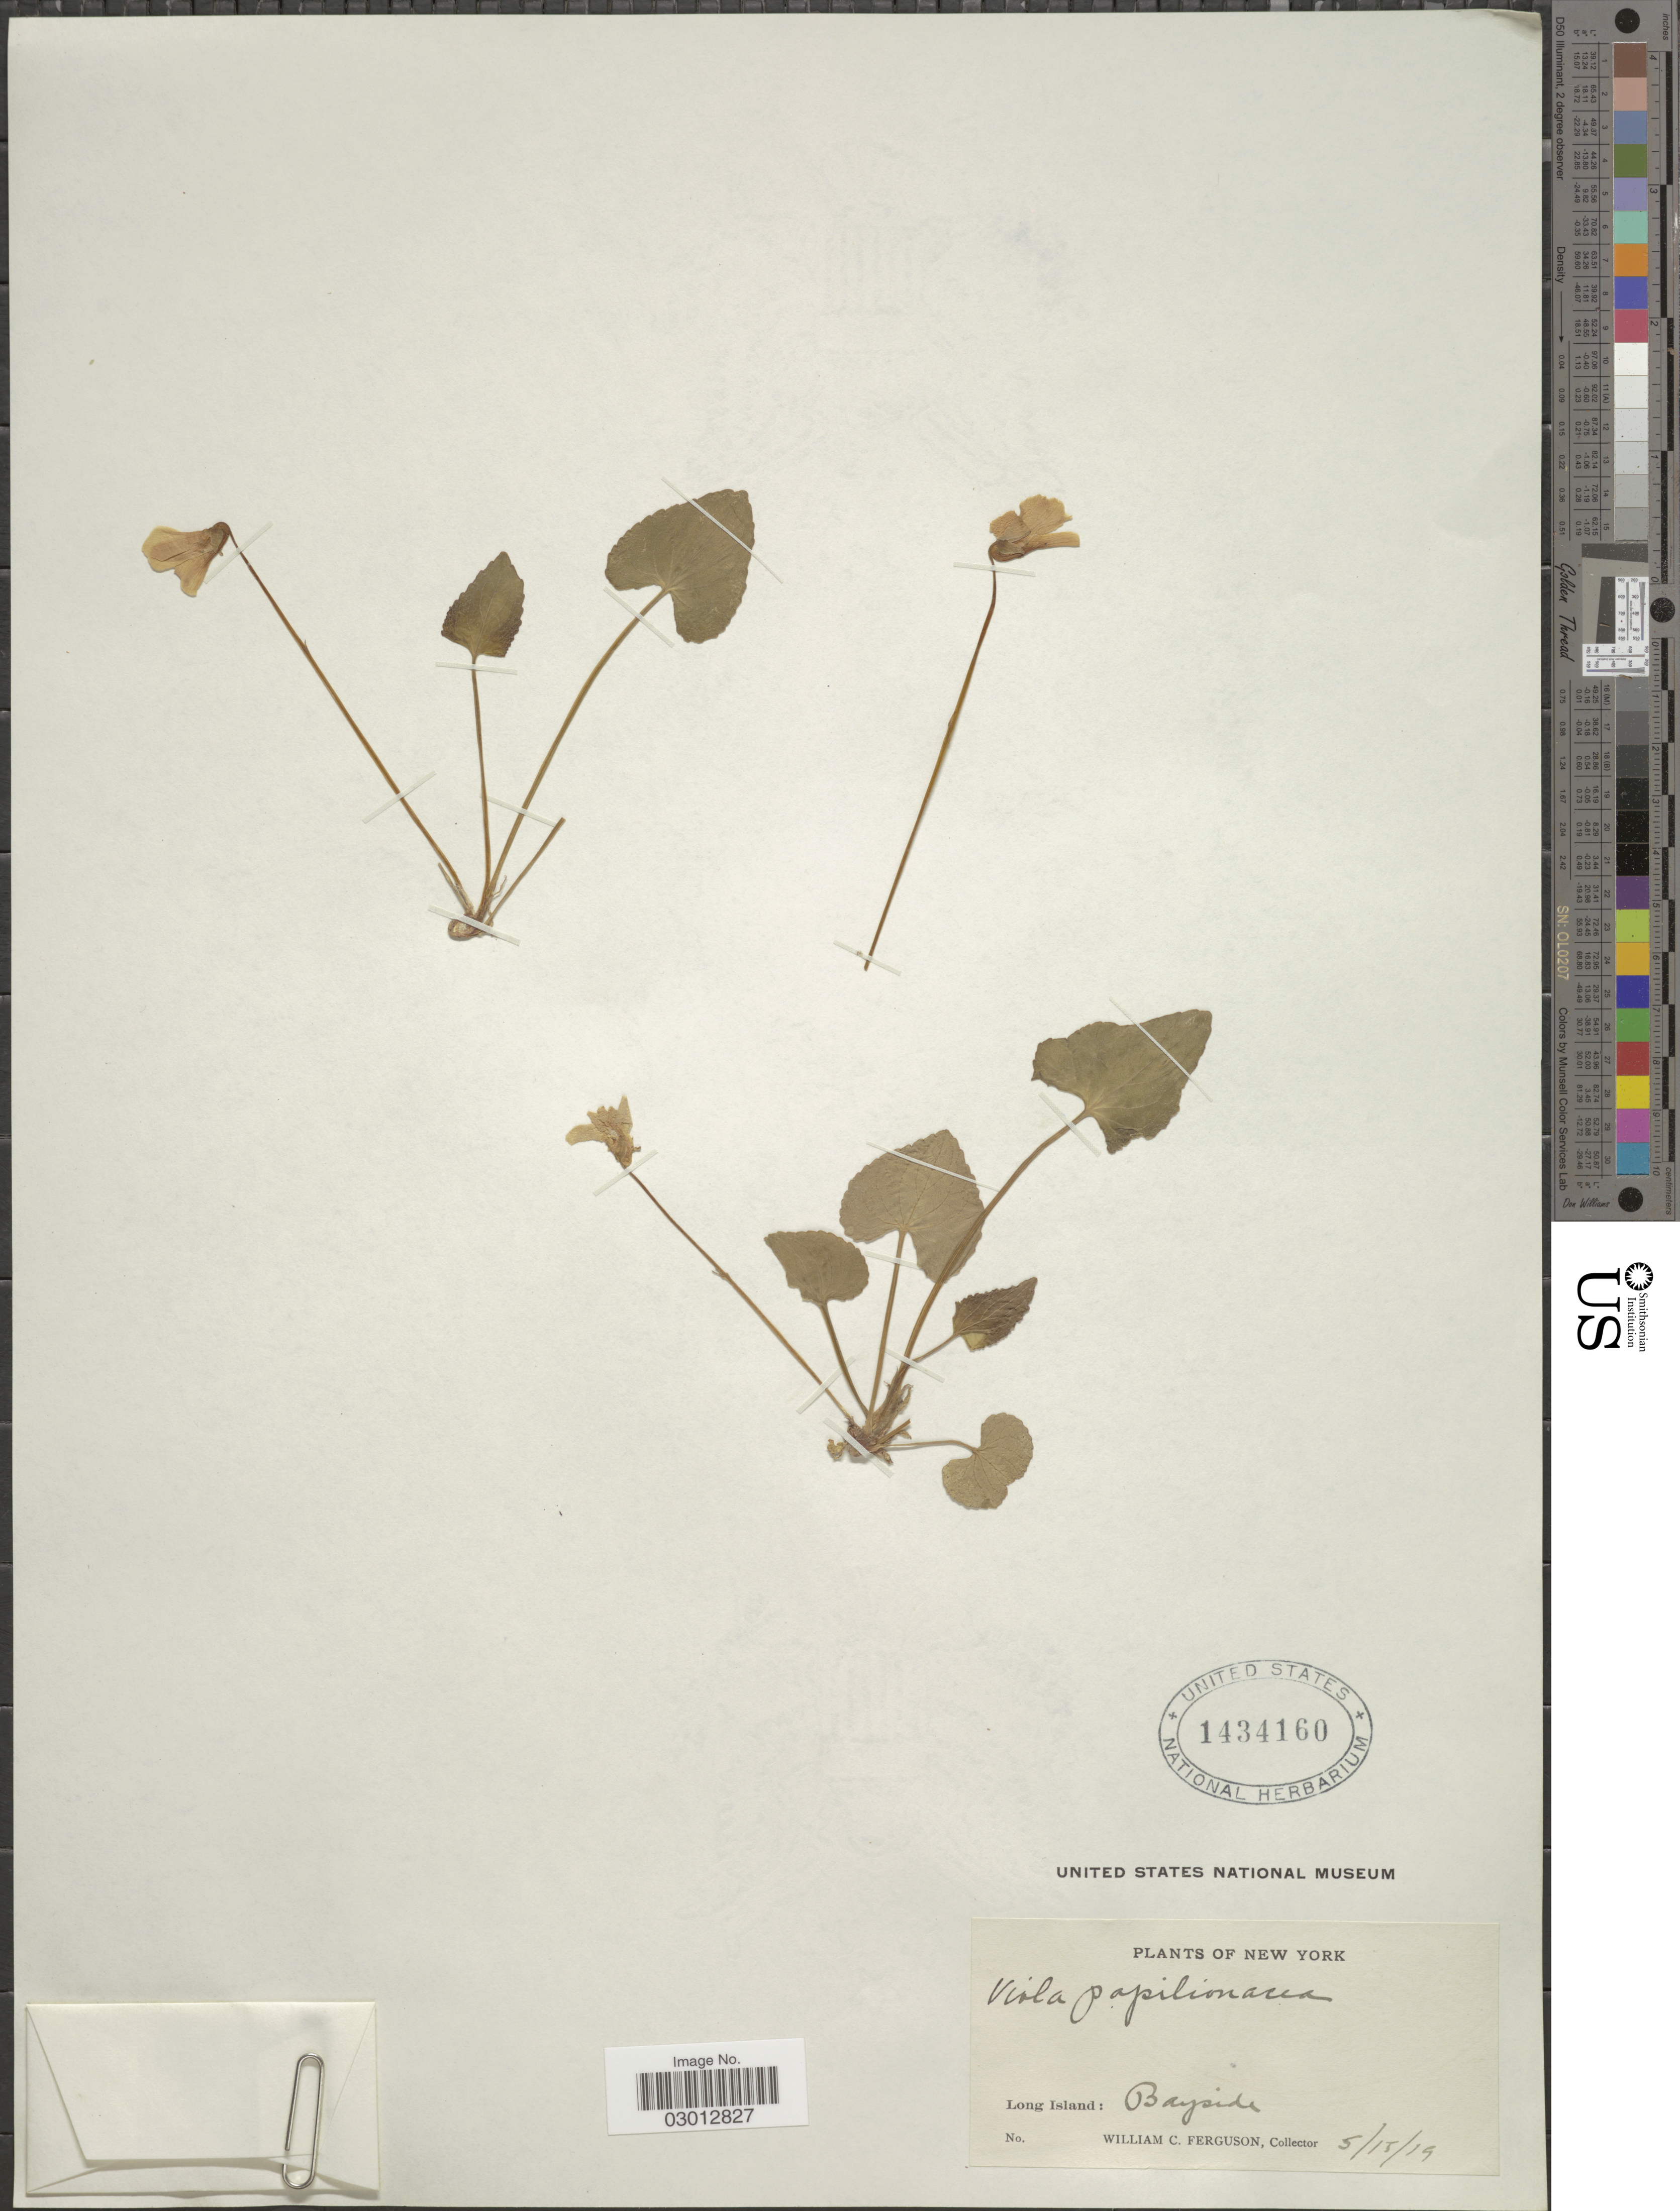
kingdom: Plantae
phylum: Tracheophyta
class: Magnoliopsida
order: Malpighiales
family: Violaceae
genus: Viola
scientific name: Viola papilionacea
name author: Pursh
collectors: W. Ferguson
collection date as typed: Transcribed d/m/y: 15/5/19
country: United States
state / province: New York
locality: Long Island: Bayside.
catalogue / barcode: US 1434160